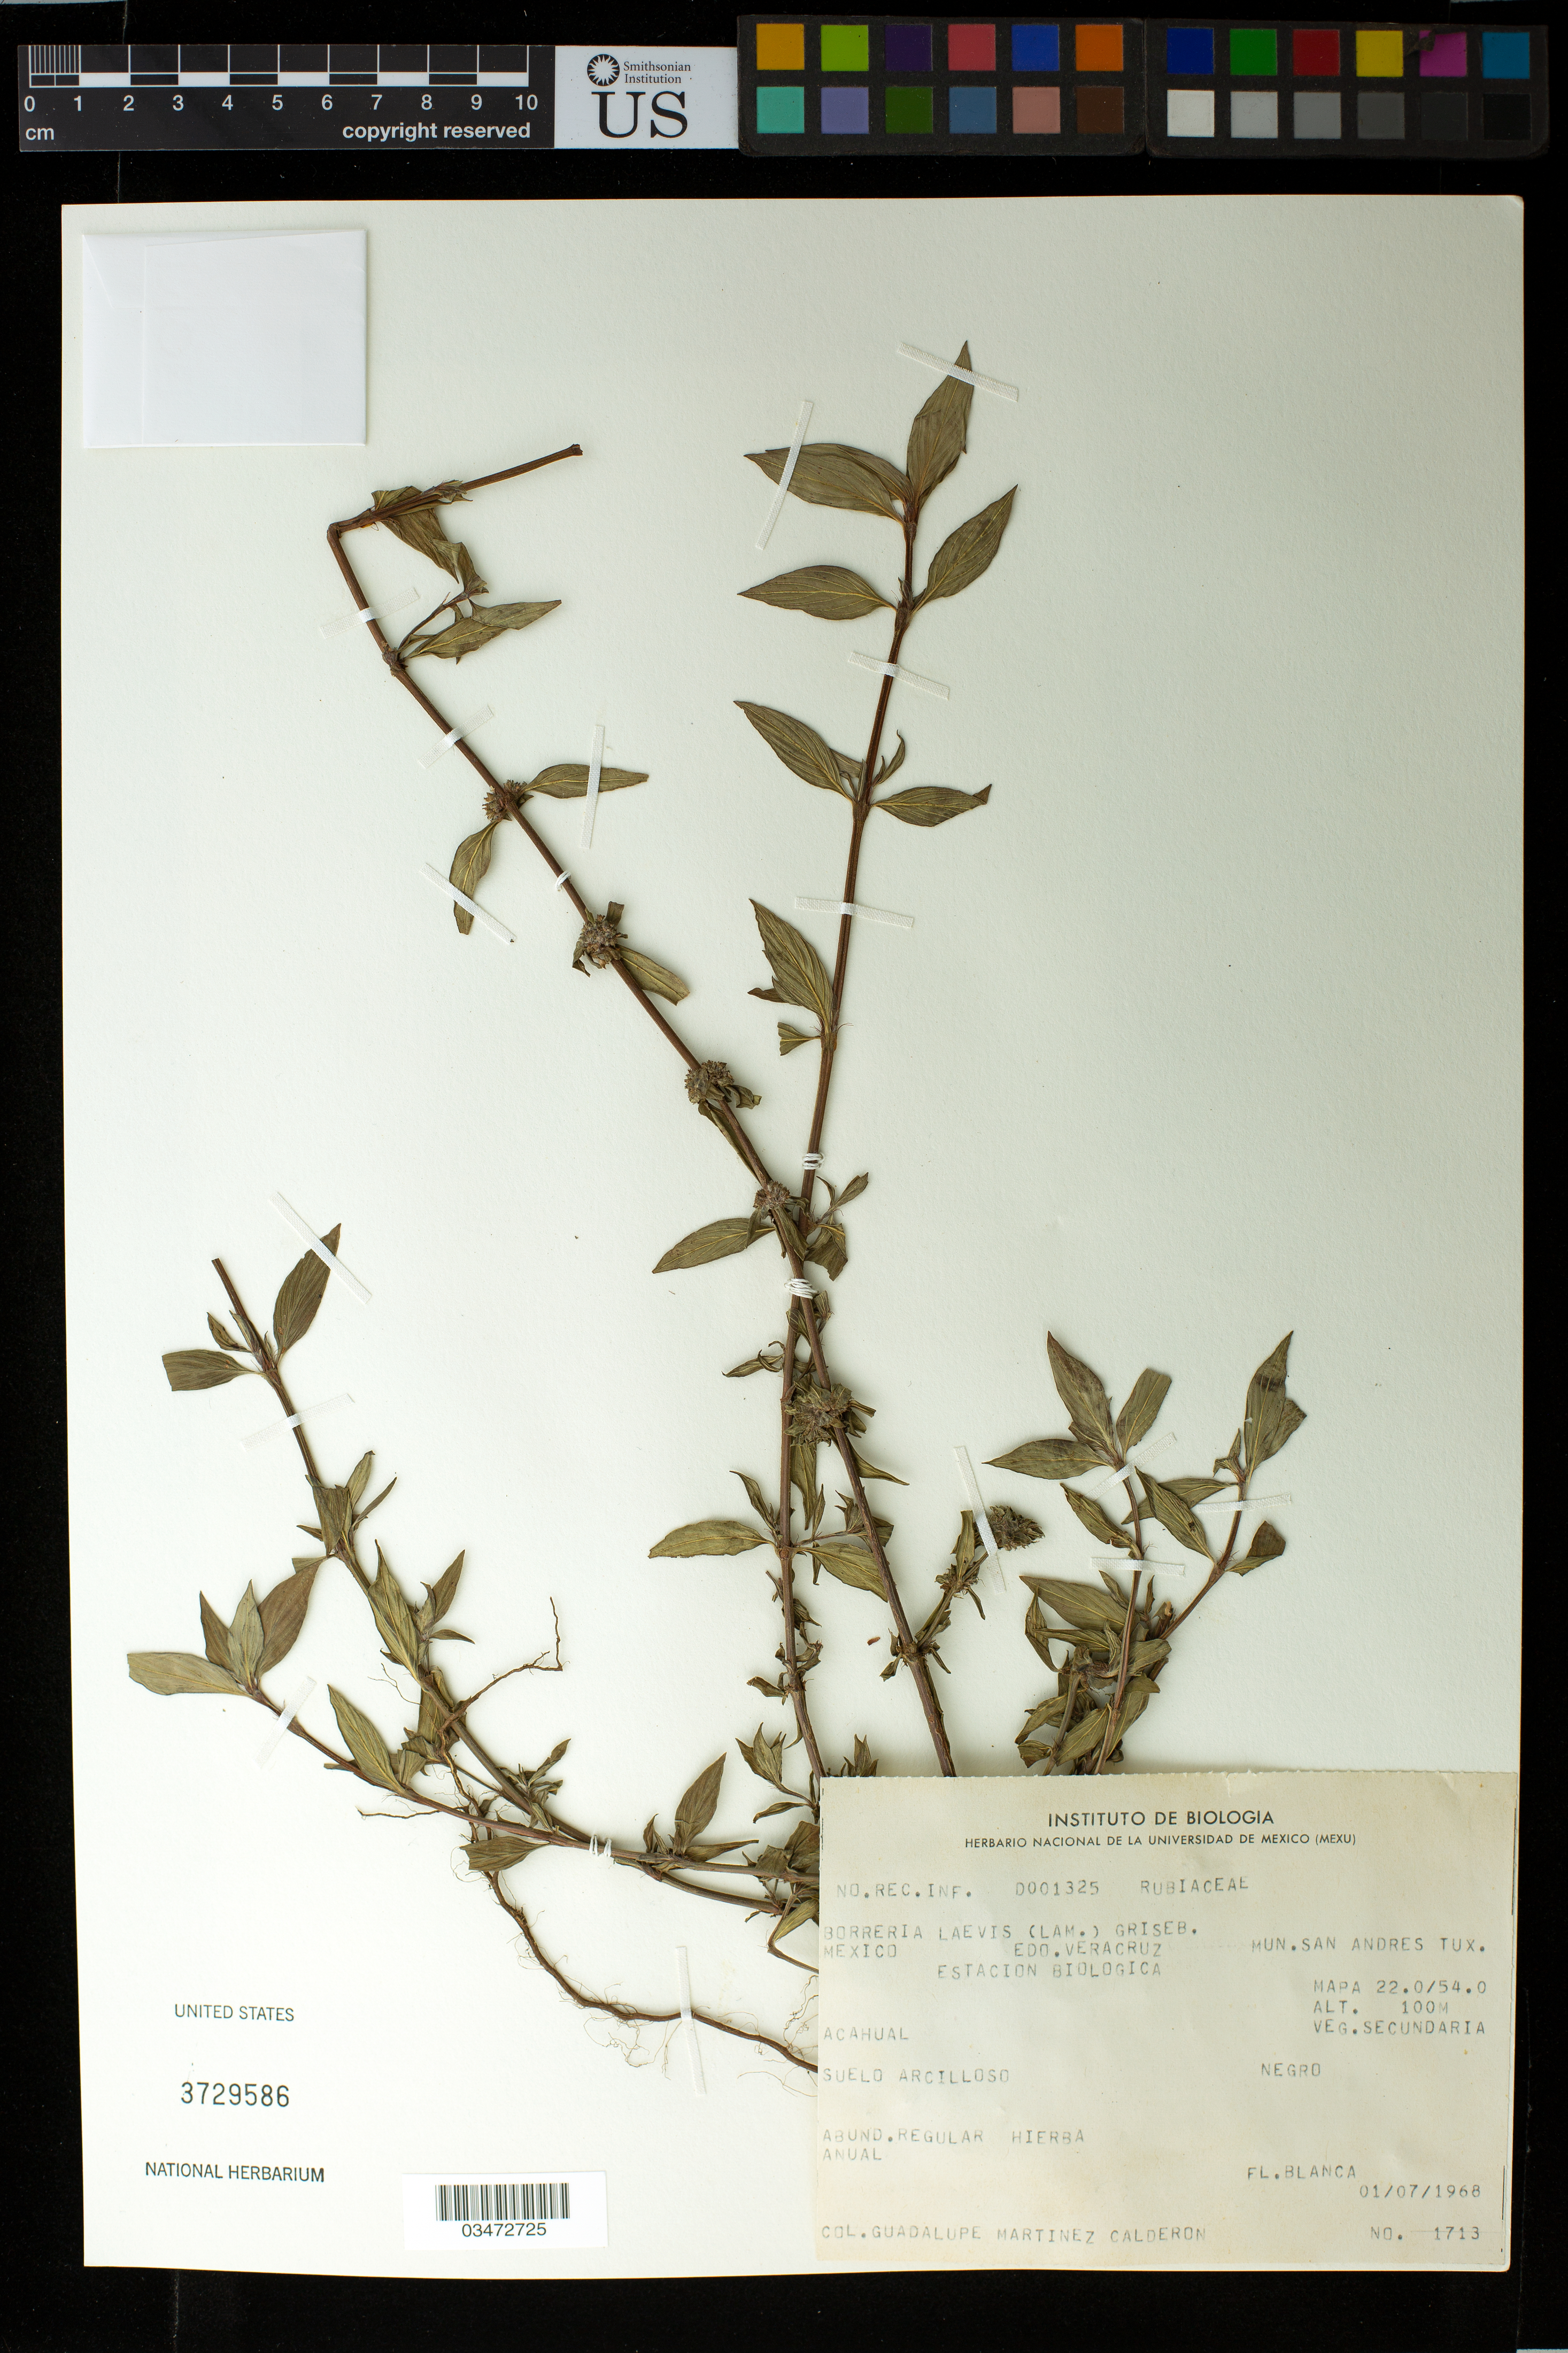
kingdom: Plantae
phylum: Tracheophyta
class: Magnoliopsida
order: Gentianales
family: Rubiaceae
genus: Borreria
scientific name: Borreria laevis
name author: (Lam.) Griseb.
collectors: G. Martinez-C.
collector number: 1713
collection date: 1968-07-01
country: Mexico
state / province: Veracruz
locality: Veracruz (Mexu). Sn. Andres Tuxtla. Estacion Biologica. Mapa 22.0 54.0.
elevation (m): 100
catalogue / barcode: US 3729586